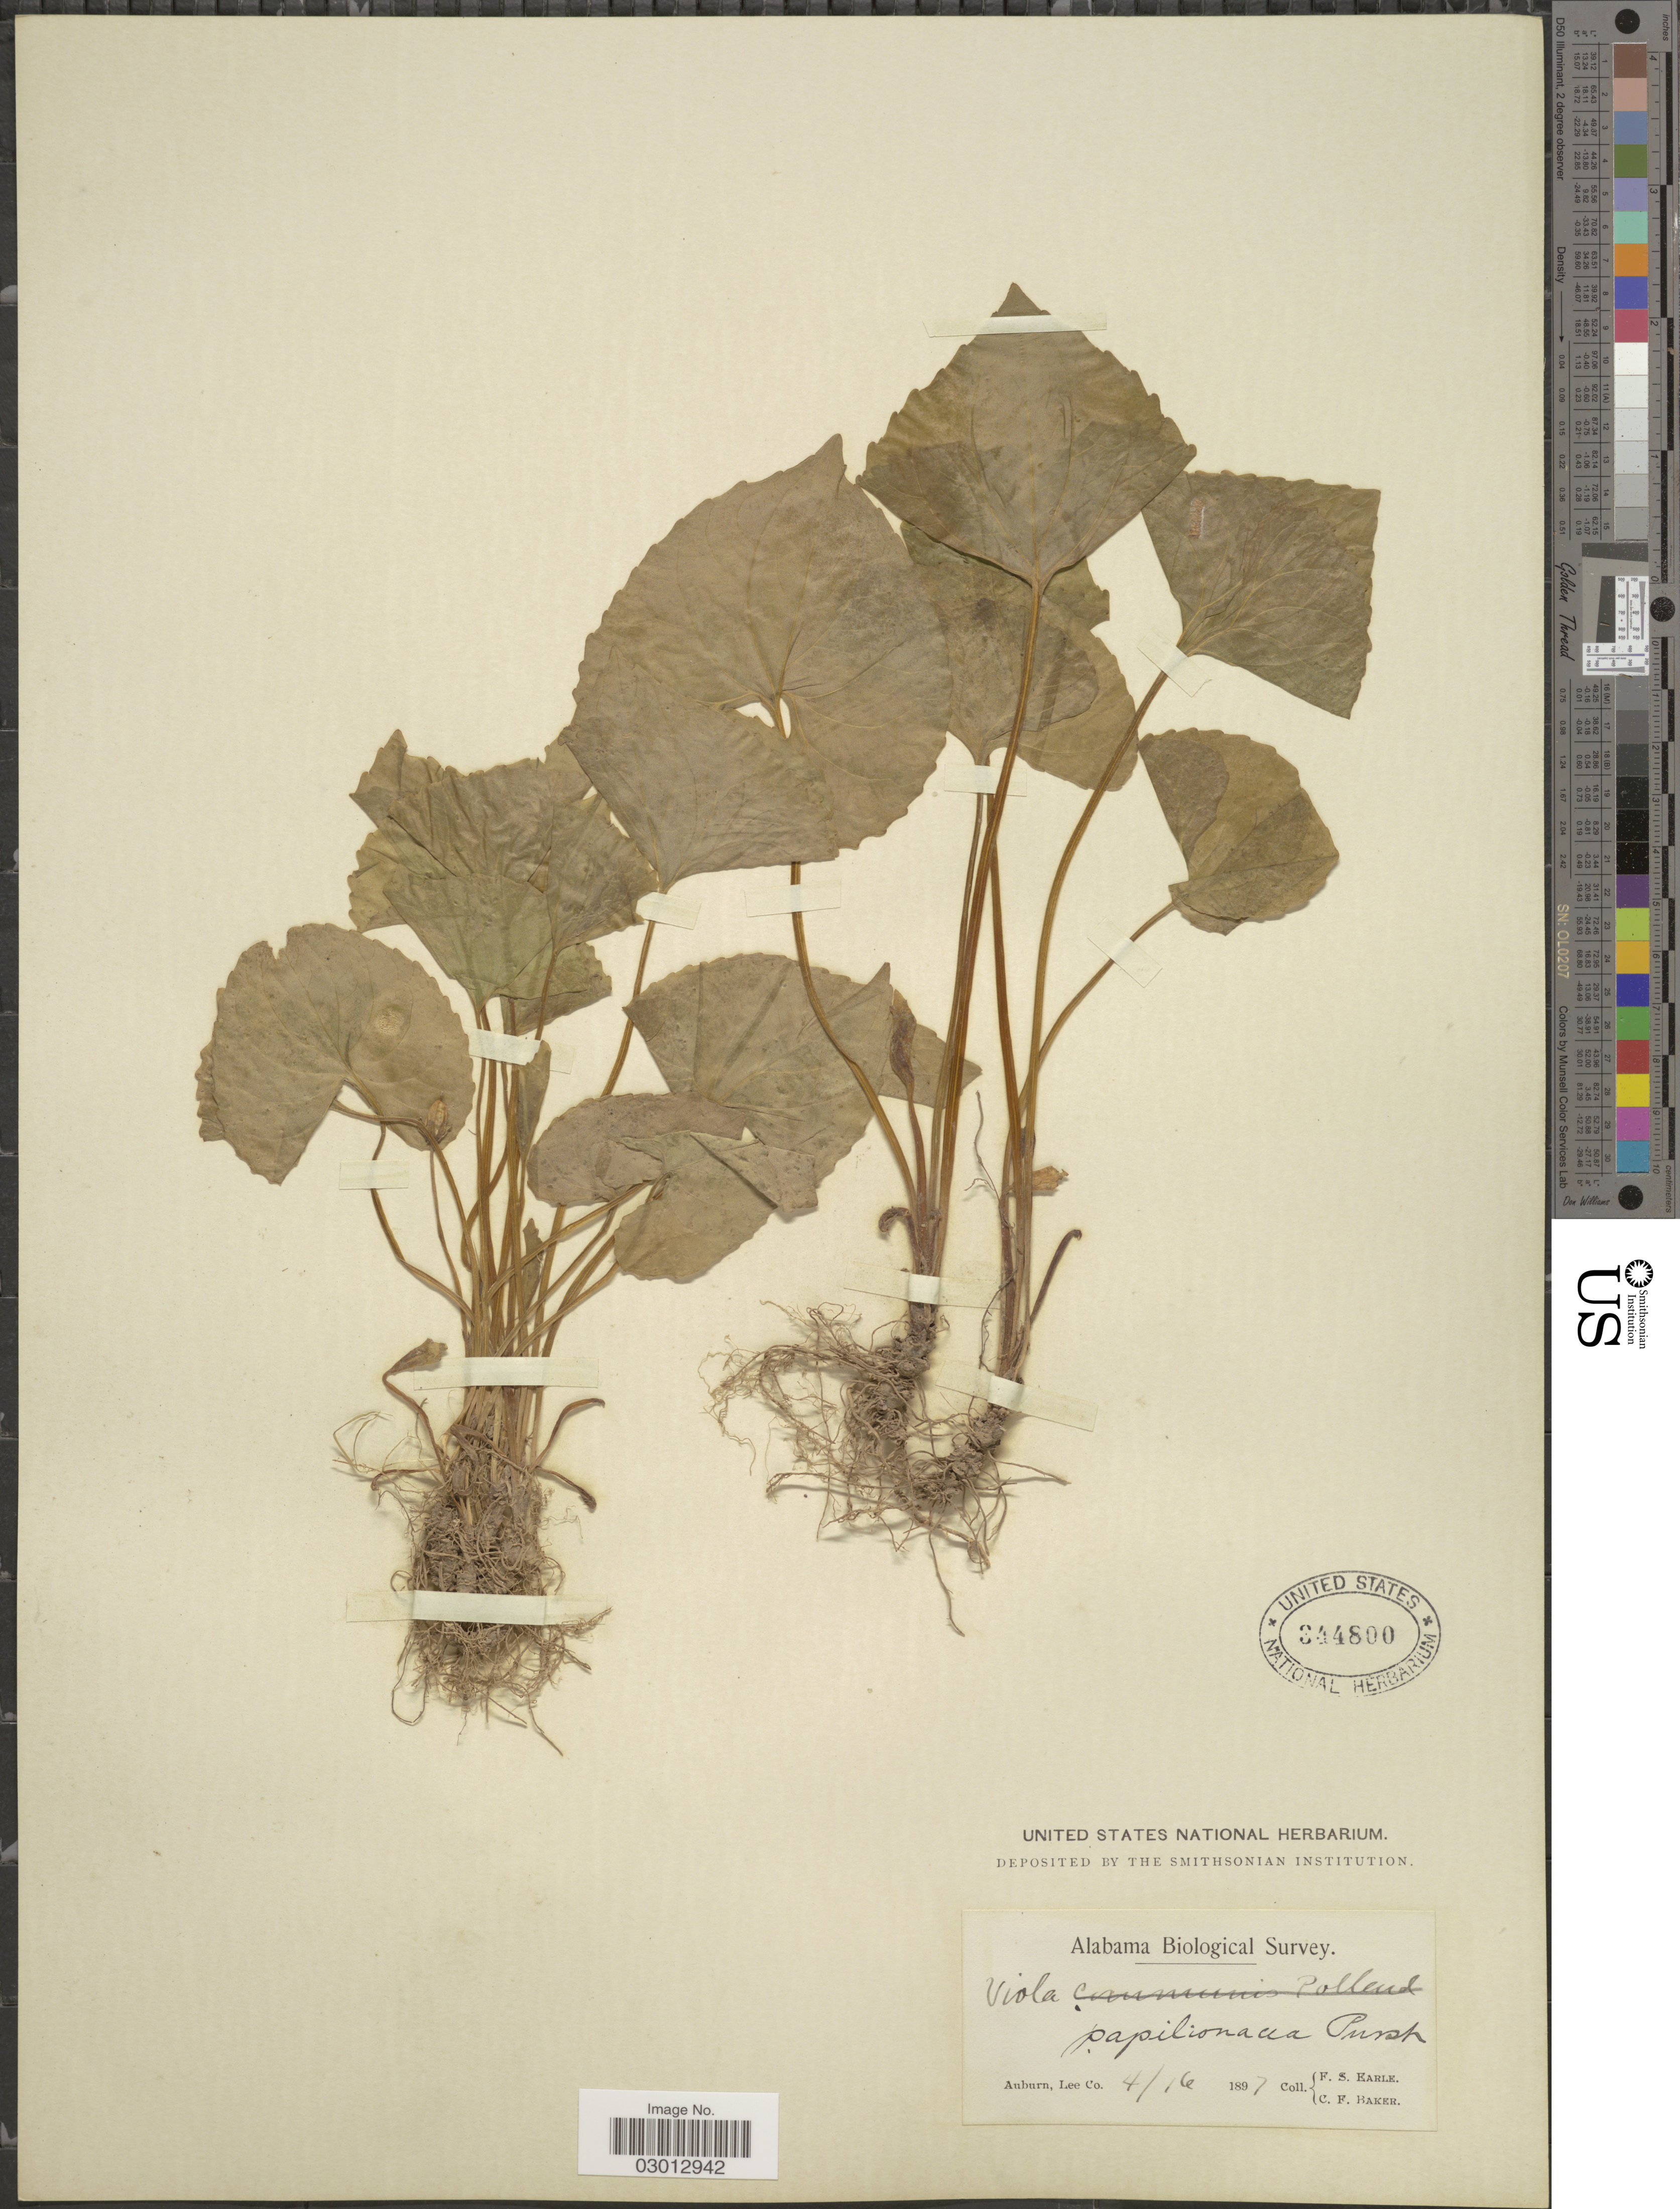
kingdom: Plantae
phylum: Tracheophyta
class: Magnoliopsida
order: Malpighiales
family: Violaceae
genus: Viola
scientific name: Viola papilionacea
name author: Pursh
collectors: F. S. Earle & C. F. Baker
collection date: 1897-04-16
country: United States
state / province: Alabama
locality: Auburn, Lee Co.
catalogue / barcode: US 344800